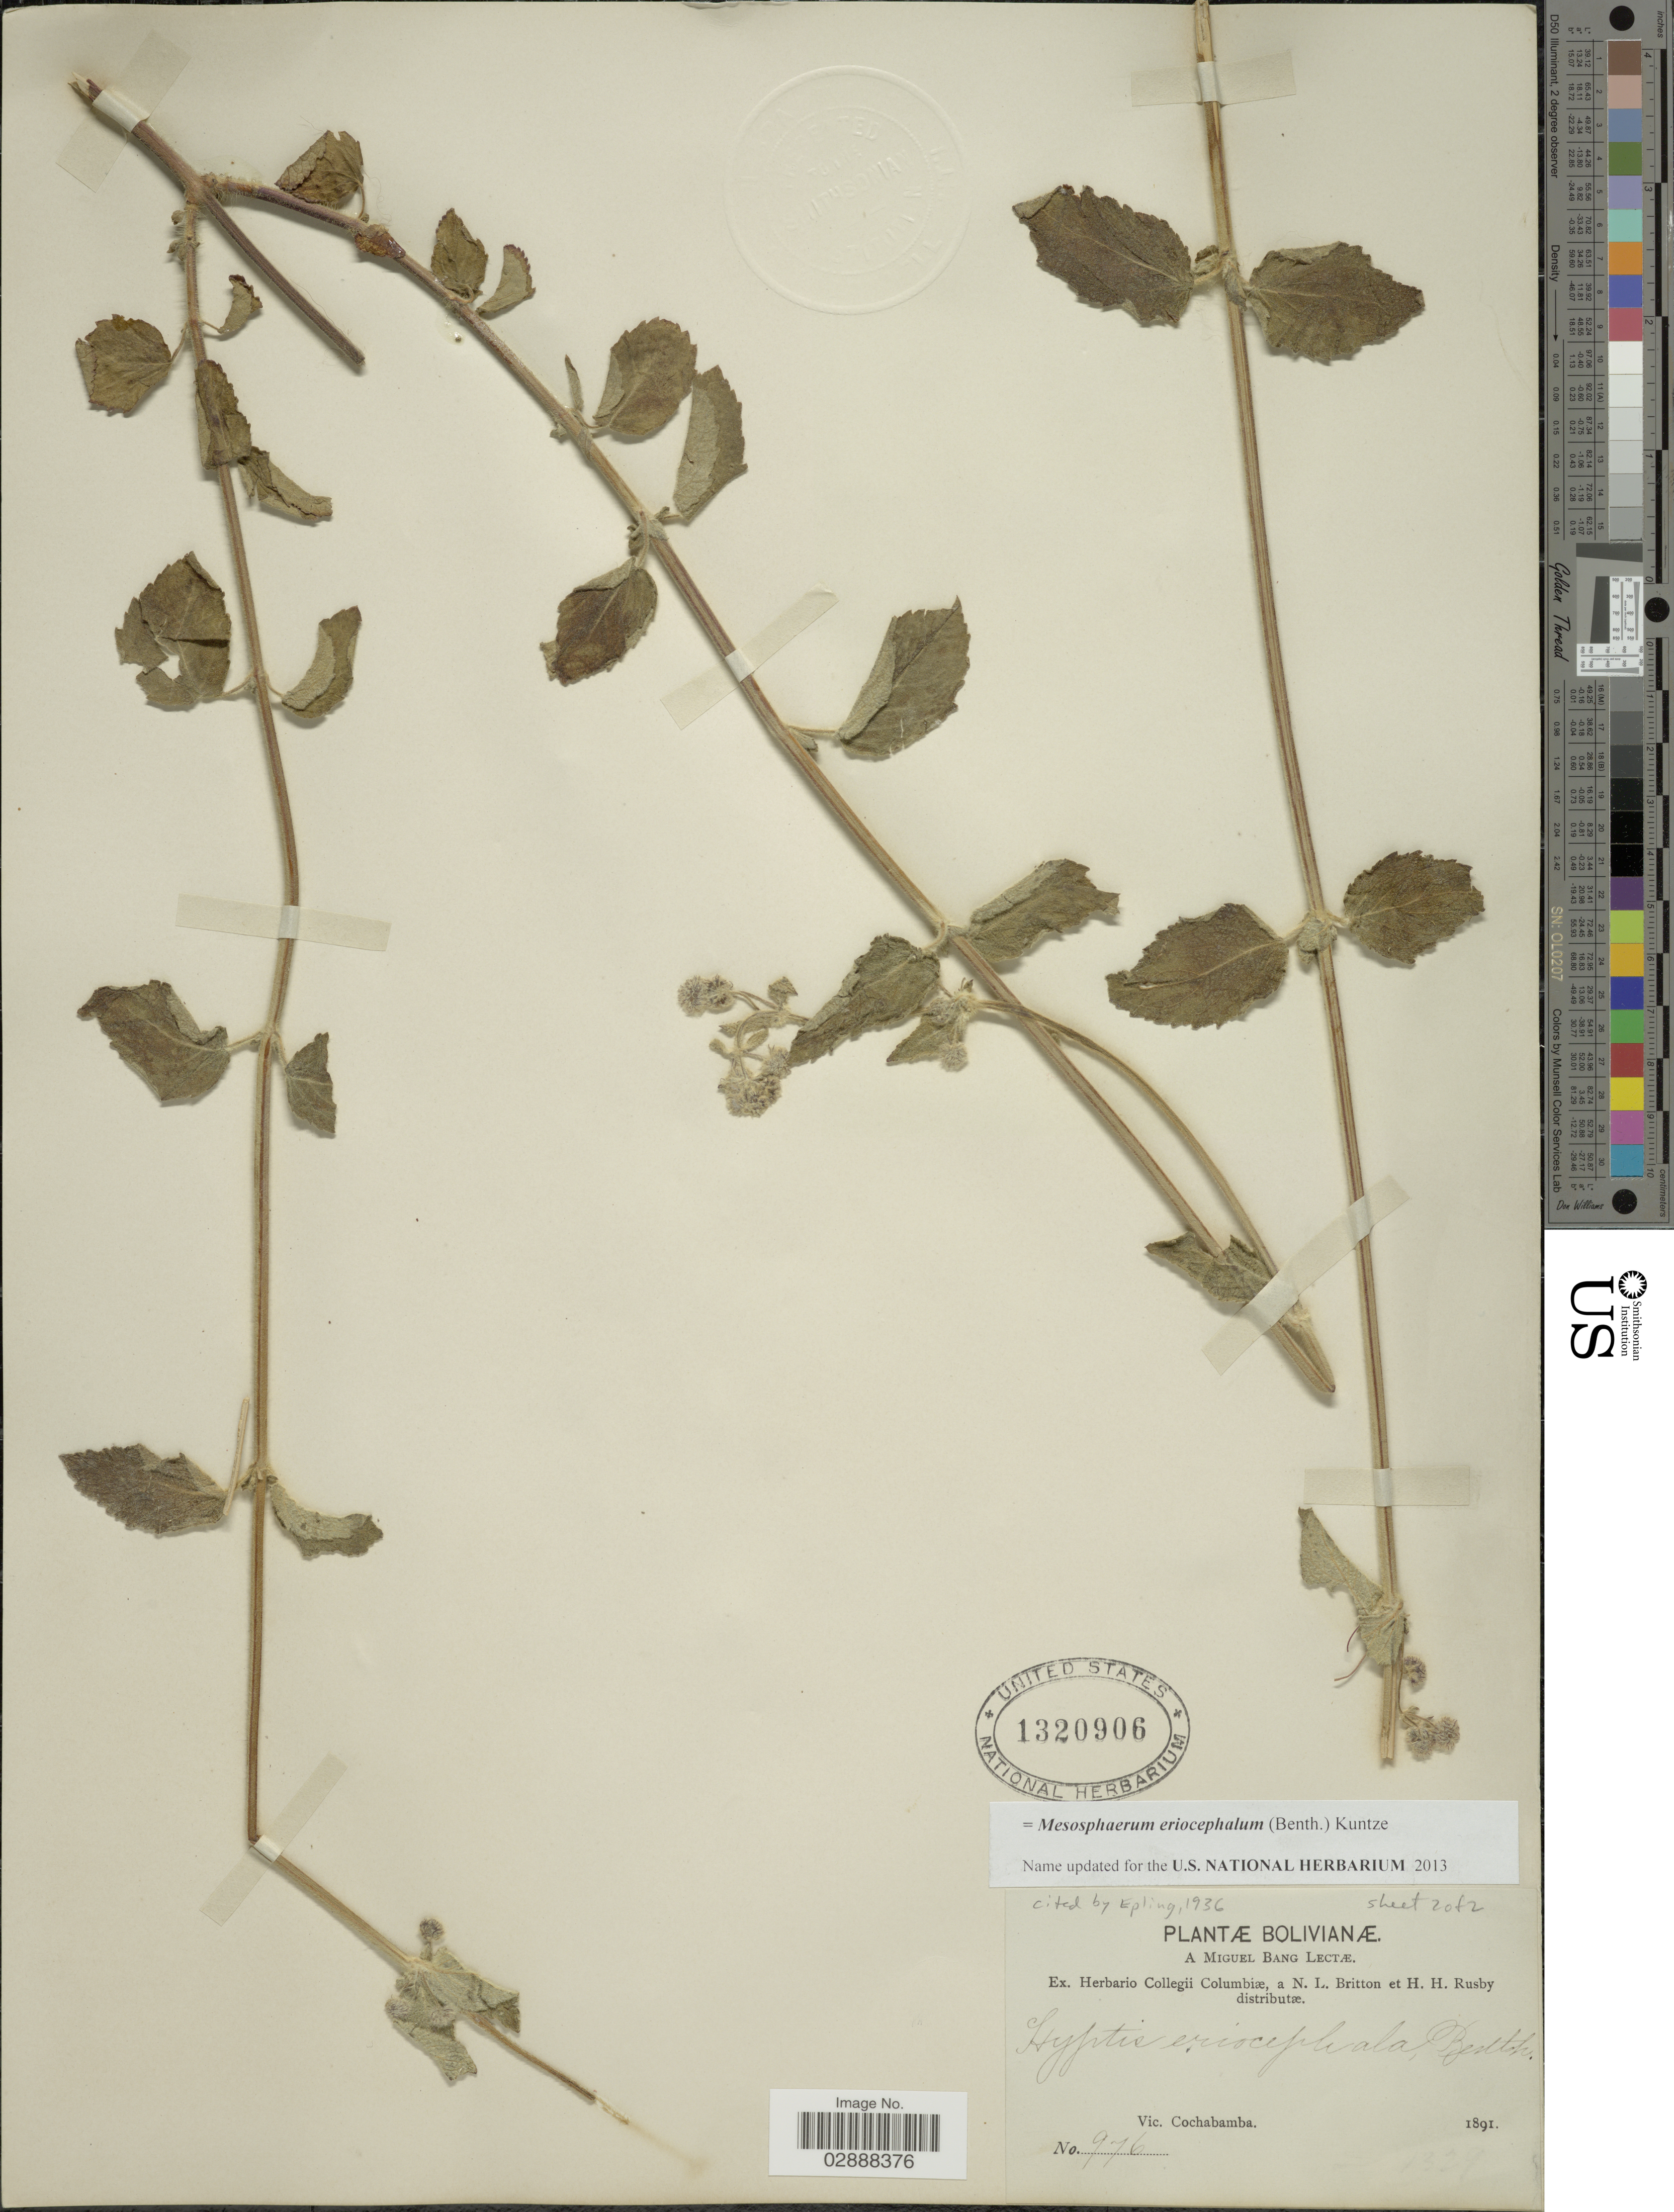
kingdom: Plantae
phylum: Tracheophyta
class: Magnoliopsida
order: Lamiales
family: Lamiaceae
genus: Mesosphaerum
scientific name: Mesosphaerum eriocephalum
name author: (Benth.) Kuntze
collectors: M. Bang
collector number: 976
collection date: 1891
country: Bolivia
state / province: Cochabamba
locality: Vic. Cochabamba.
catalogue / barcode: US 1320906